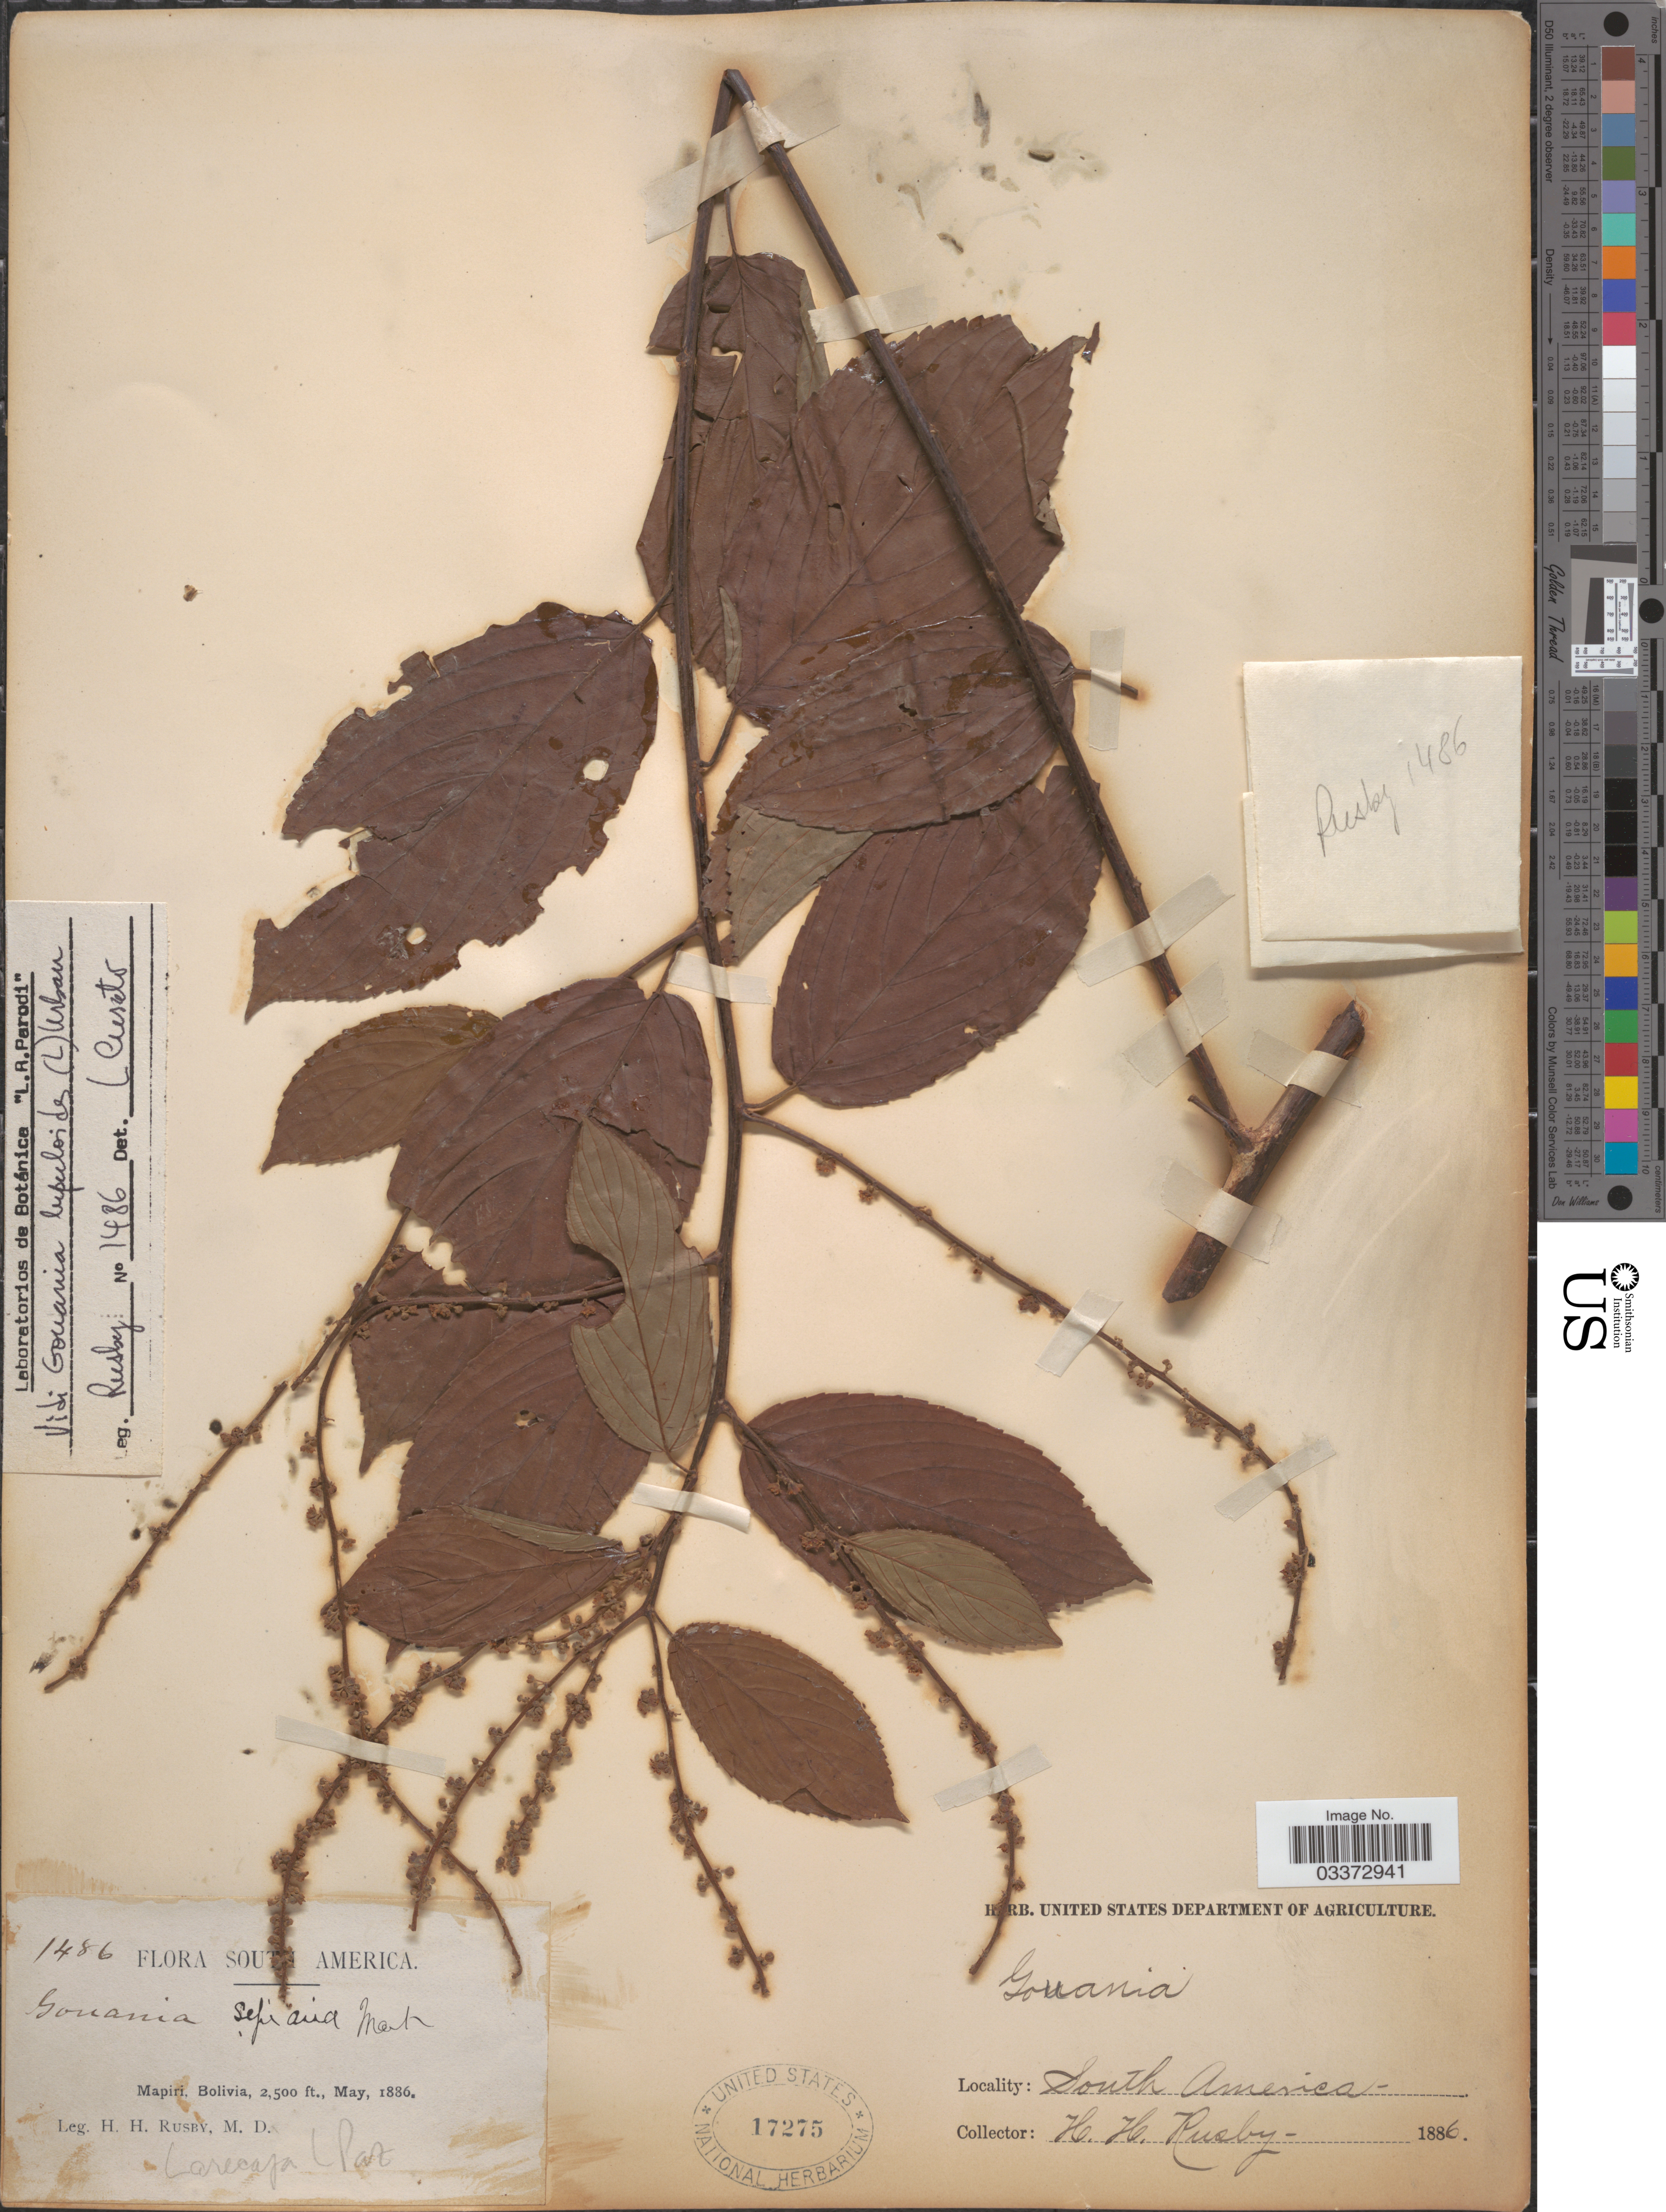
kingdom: Plantae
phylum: Tracheophyta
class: Magnoliopsida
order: Rosales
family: Rhamnaceae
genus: Gouania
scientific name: Gouania trichodonta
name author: Reissek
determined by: Figueira, Mauricio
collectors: H. H. Rusby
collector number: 1486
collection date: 1886-05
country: Bolivia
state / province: La Páz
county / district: Larecaja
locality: Mapiri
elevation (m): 762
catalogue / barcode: US 17275